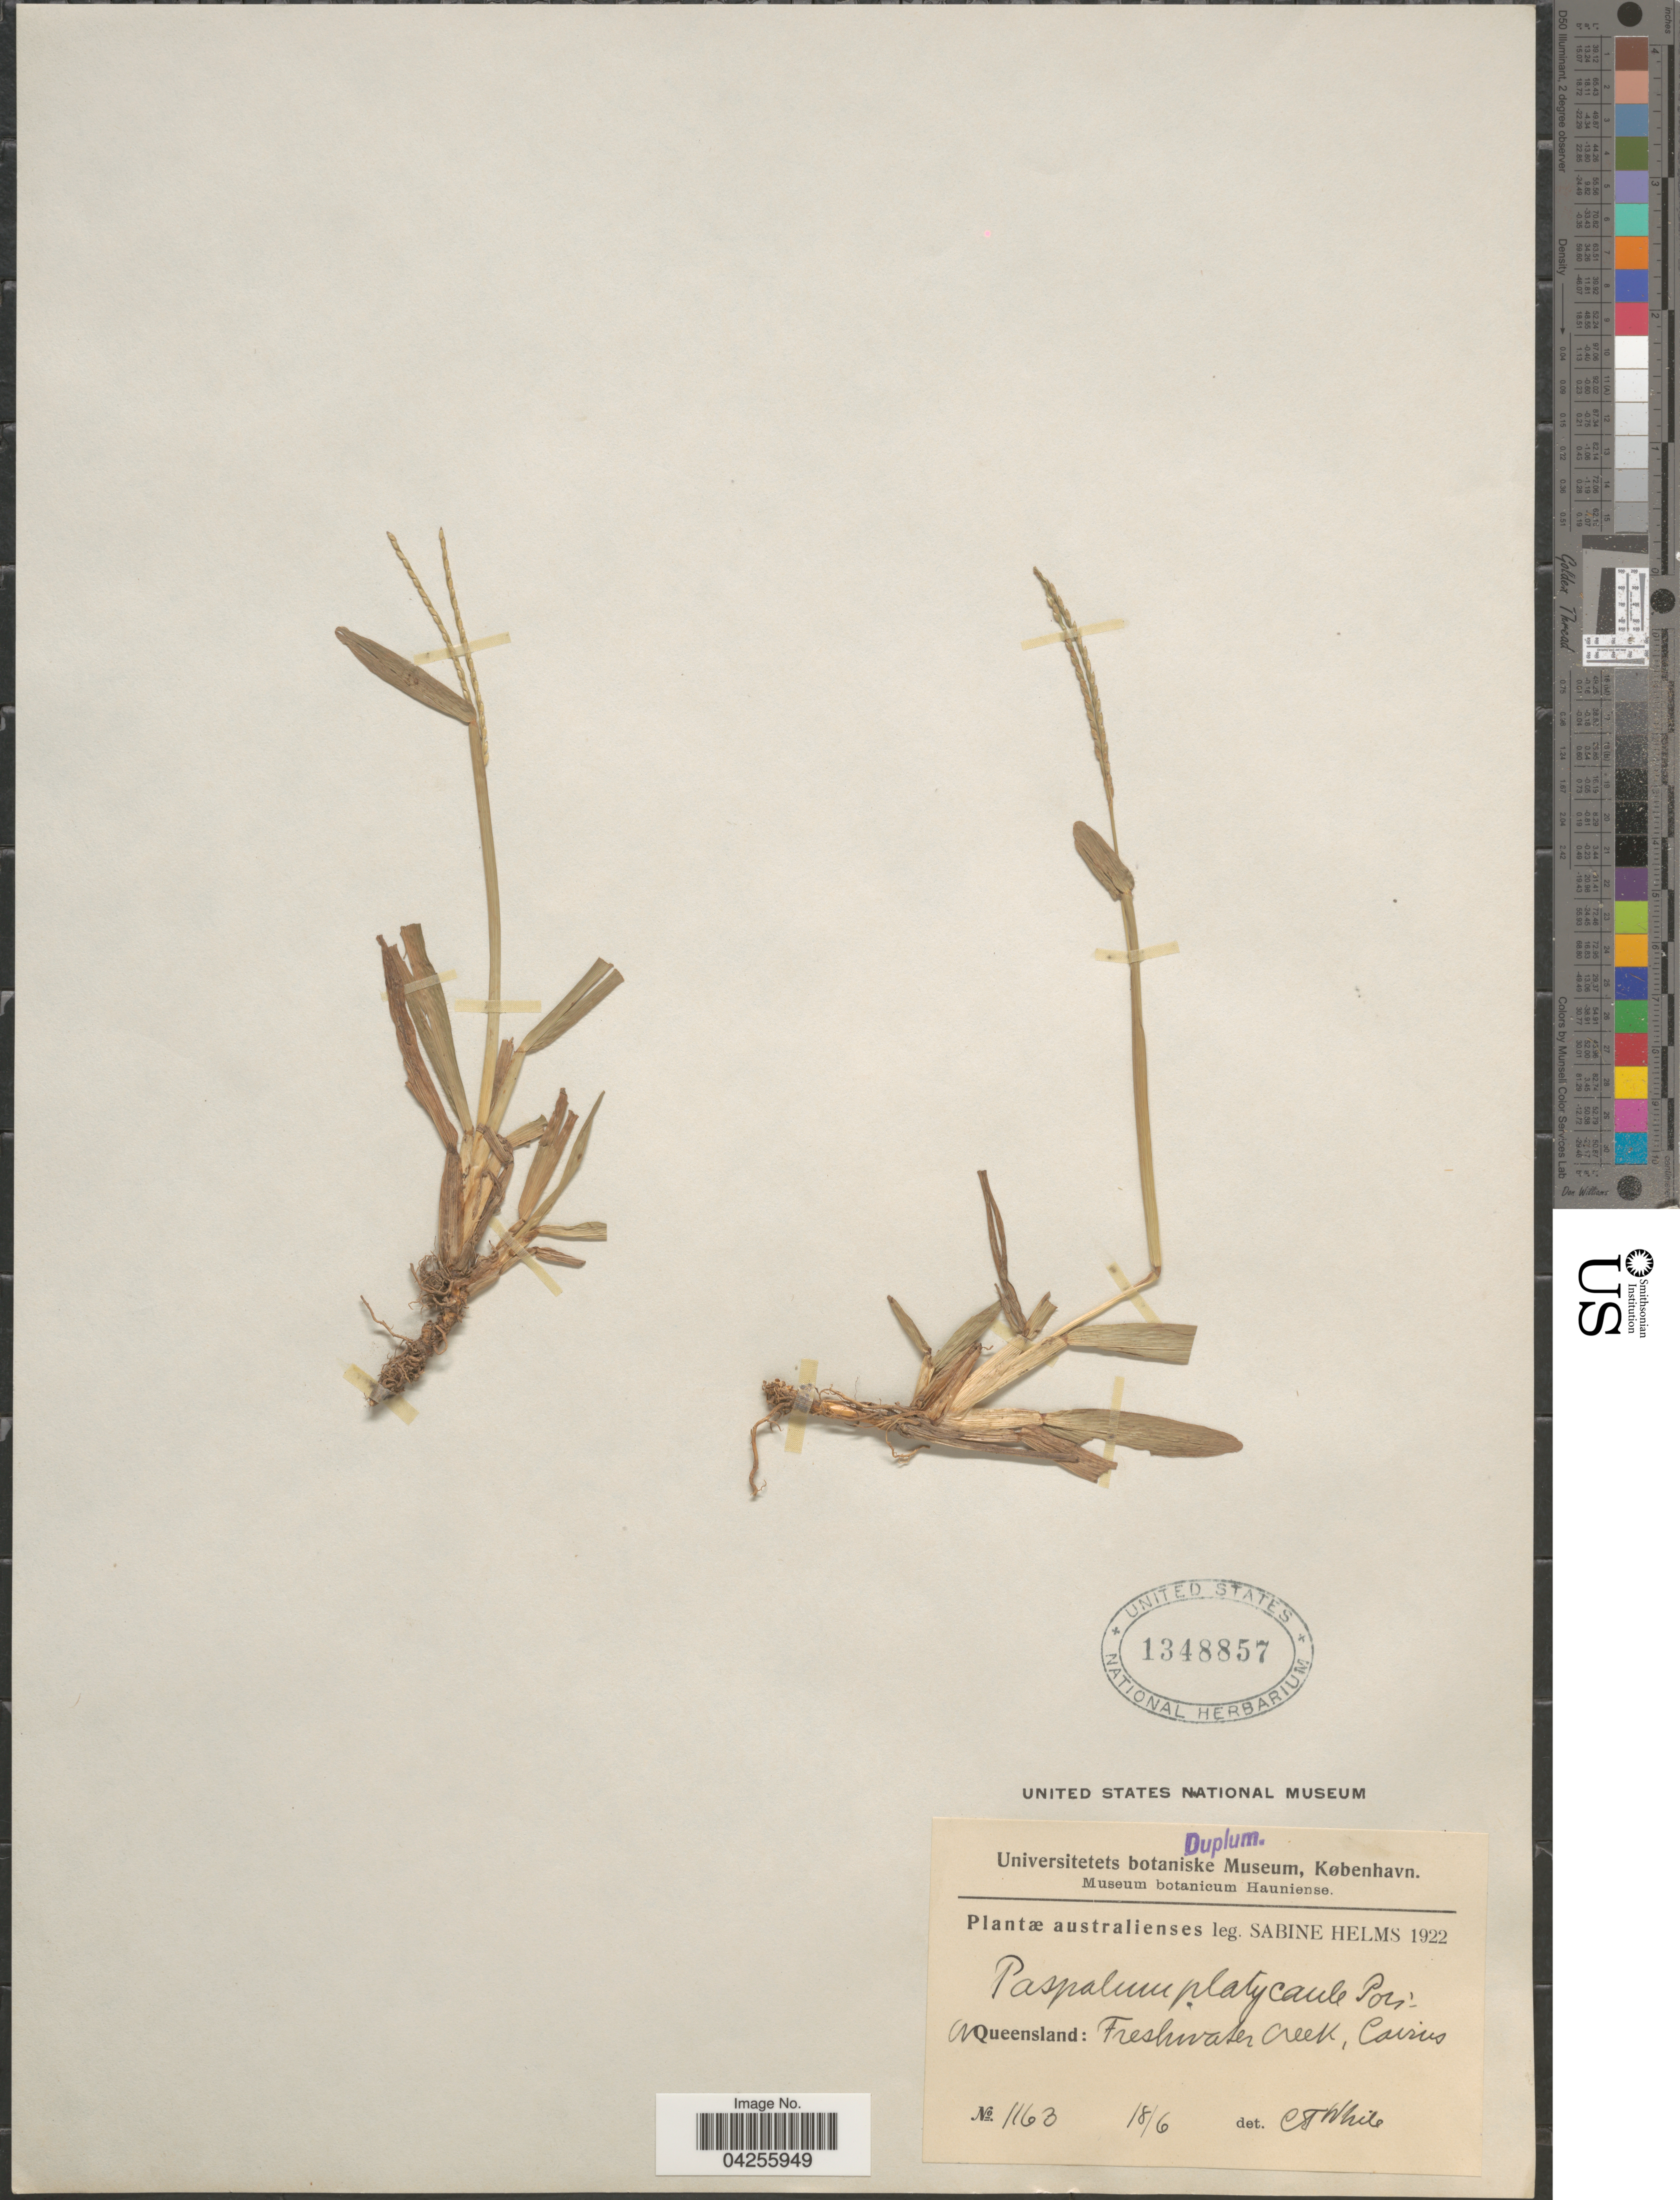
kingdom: Plantae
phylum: Tracheophyta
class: Liliopsida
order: Poales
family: Poaceae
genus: Axonopus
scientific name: Axonopus compressus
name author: (Sw.) P. Beauv.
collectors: S. Helms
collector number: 1163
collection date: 1922-06-18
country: Australia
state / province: Queensland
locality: W [interpreted] Queensland: Freshwater Creek, Cairns.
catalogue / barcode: US 1348857